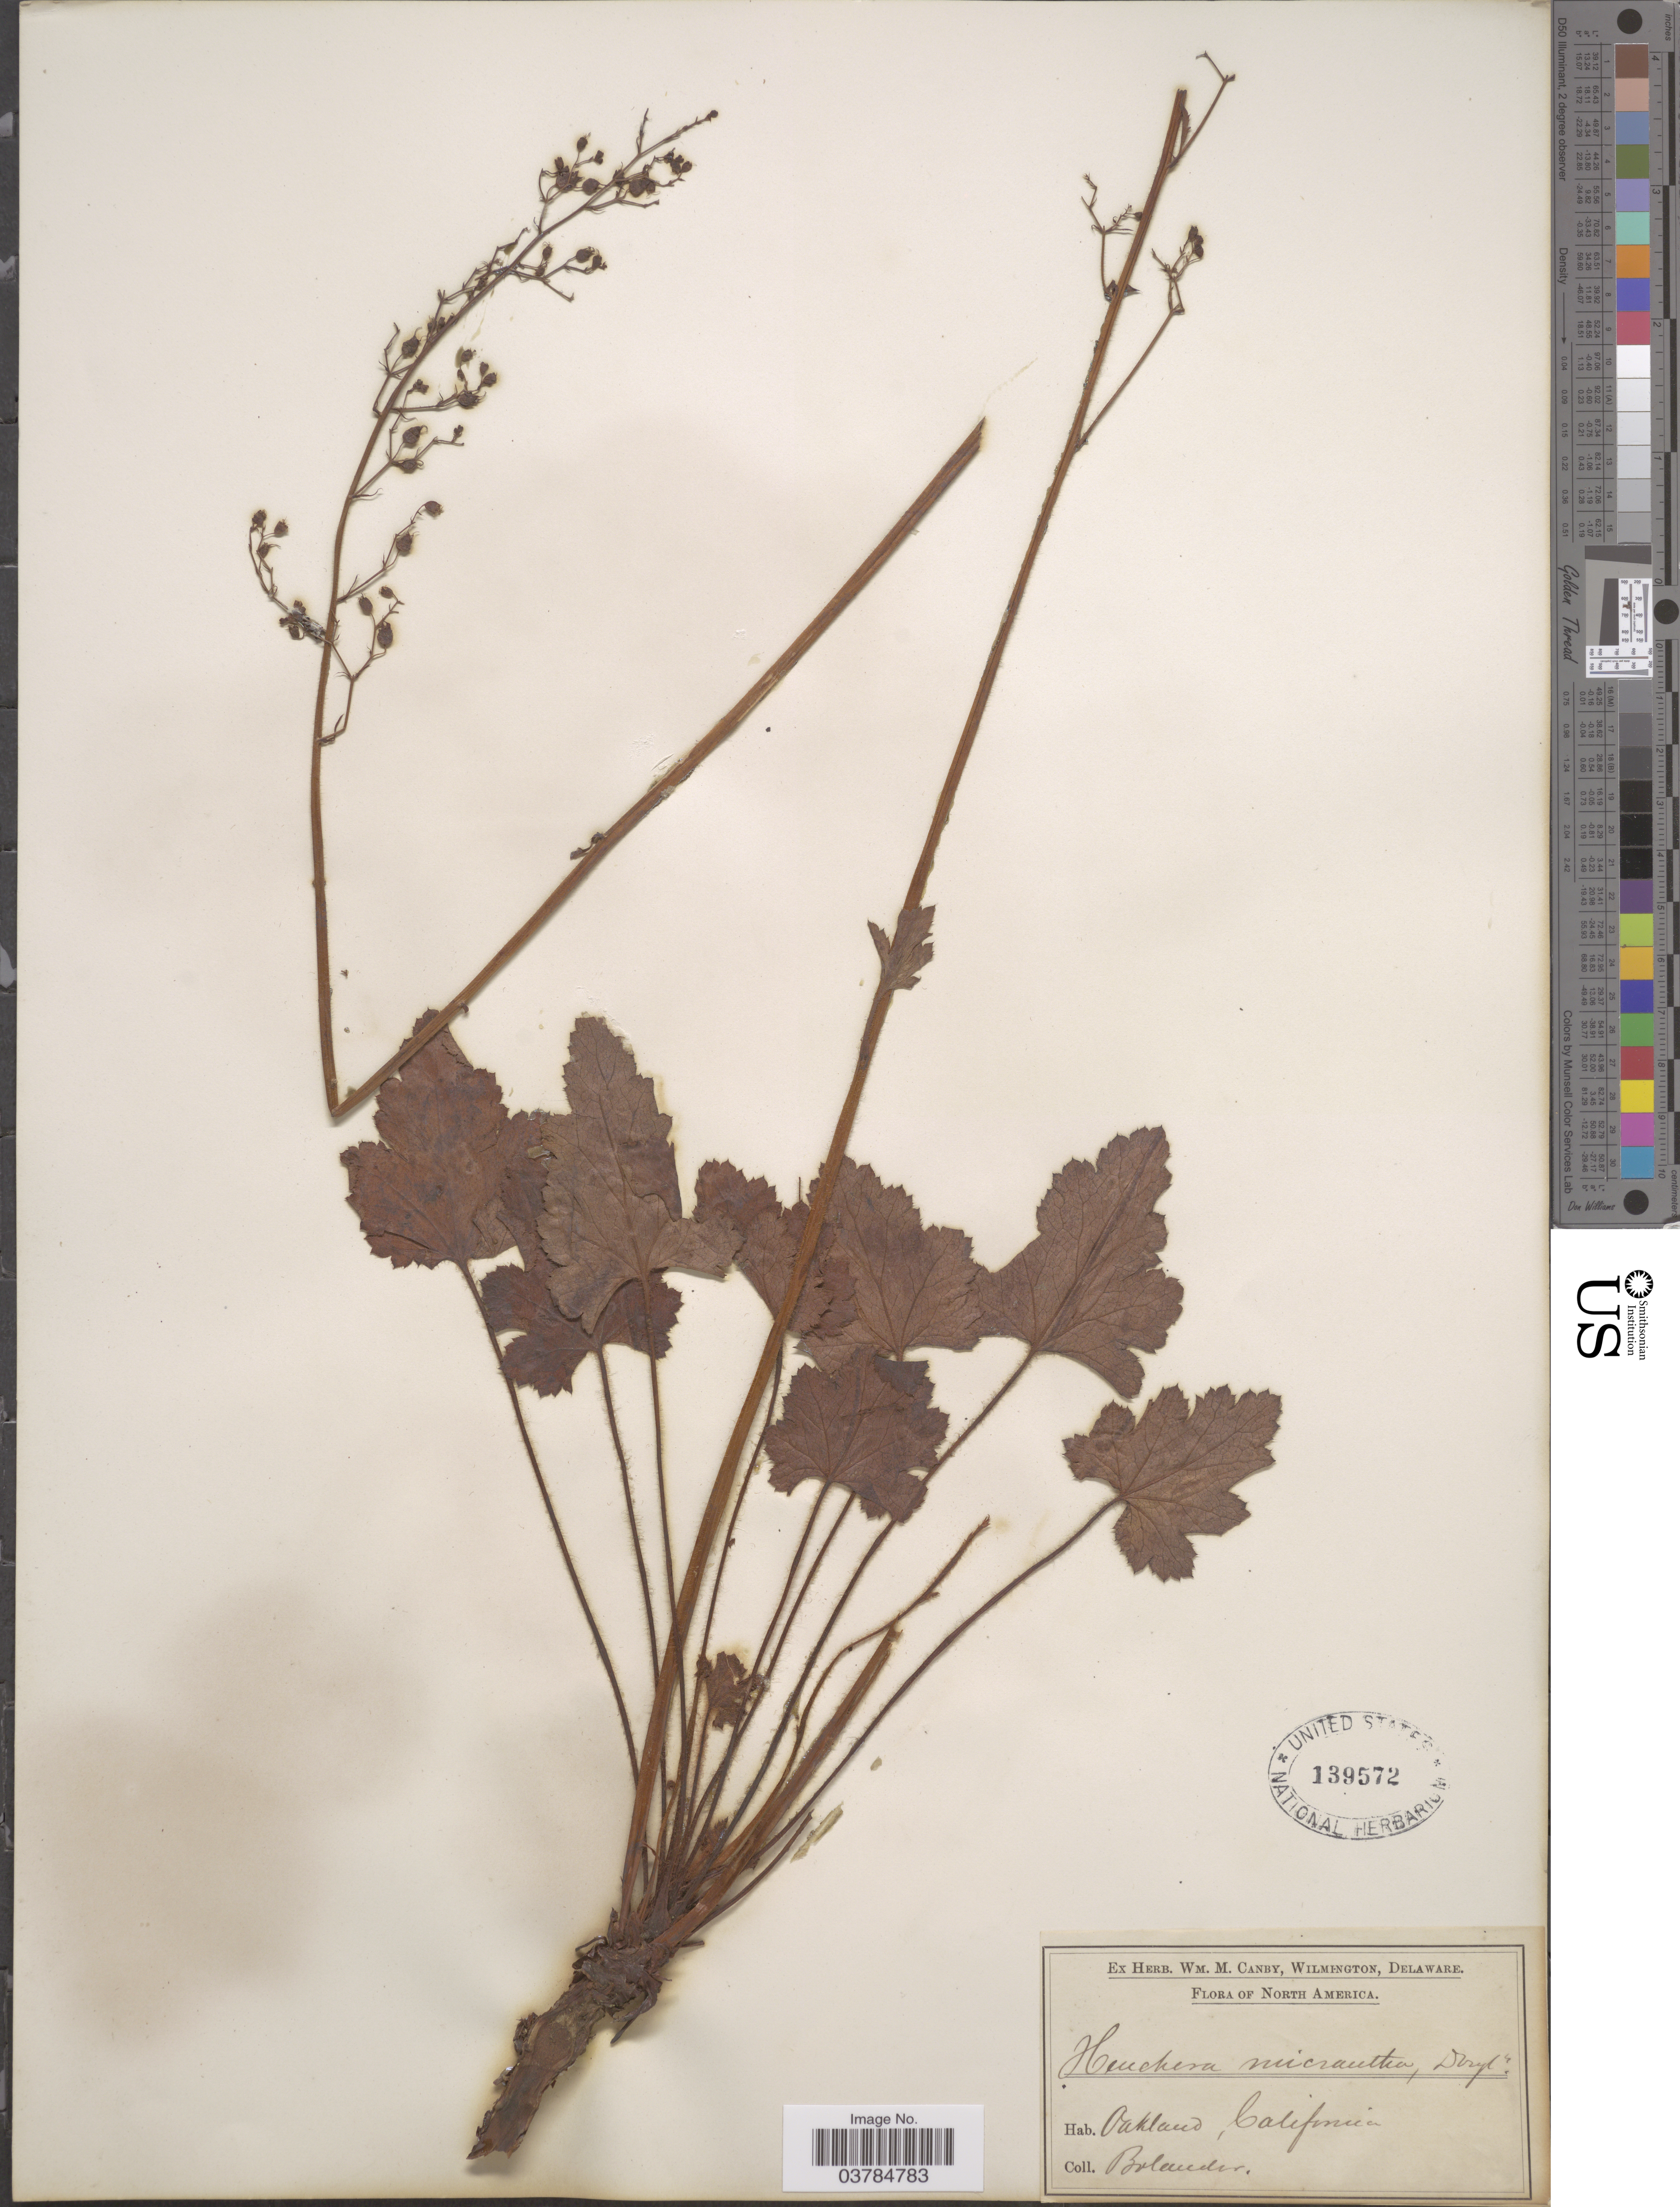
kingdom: Plantae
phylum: Tracheophyta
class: Magnoliopsida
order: Saxifragales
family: Saxifragaceae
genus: Heuchera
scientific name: Heuchera micrantha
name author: Douglas ex Lindl.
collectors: -. Bolander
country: United States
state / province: California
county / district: Alameda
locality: Oakland.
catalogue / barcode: US 139572